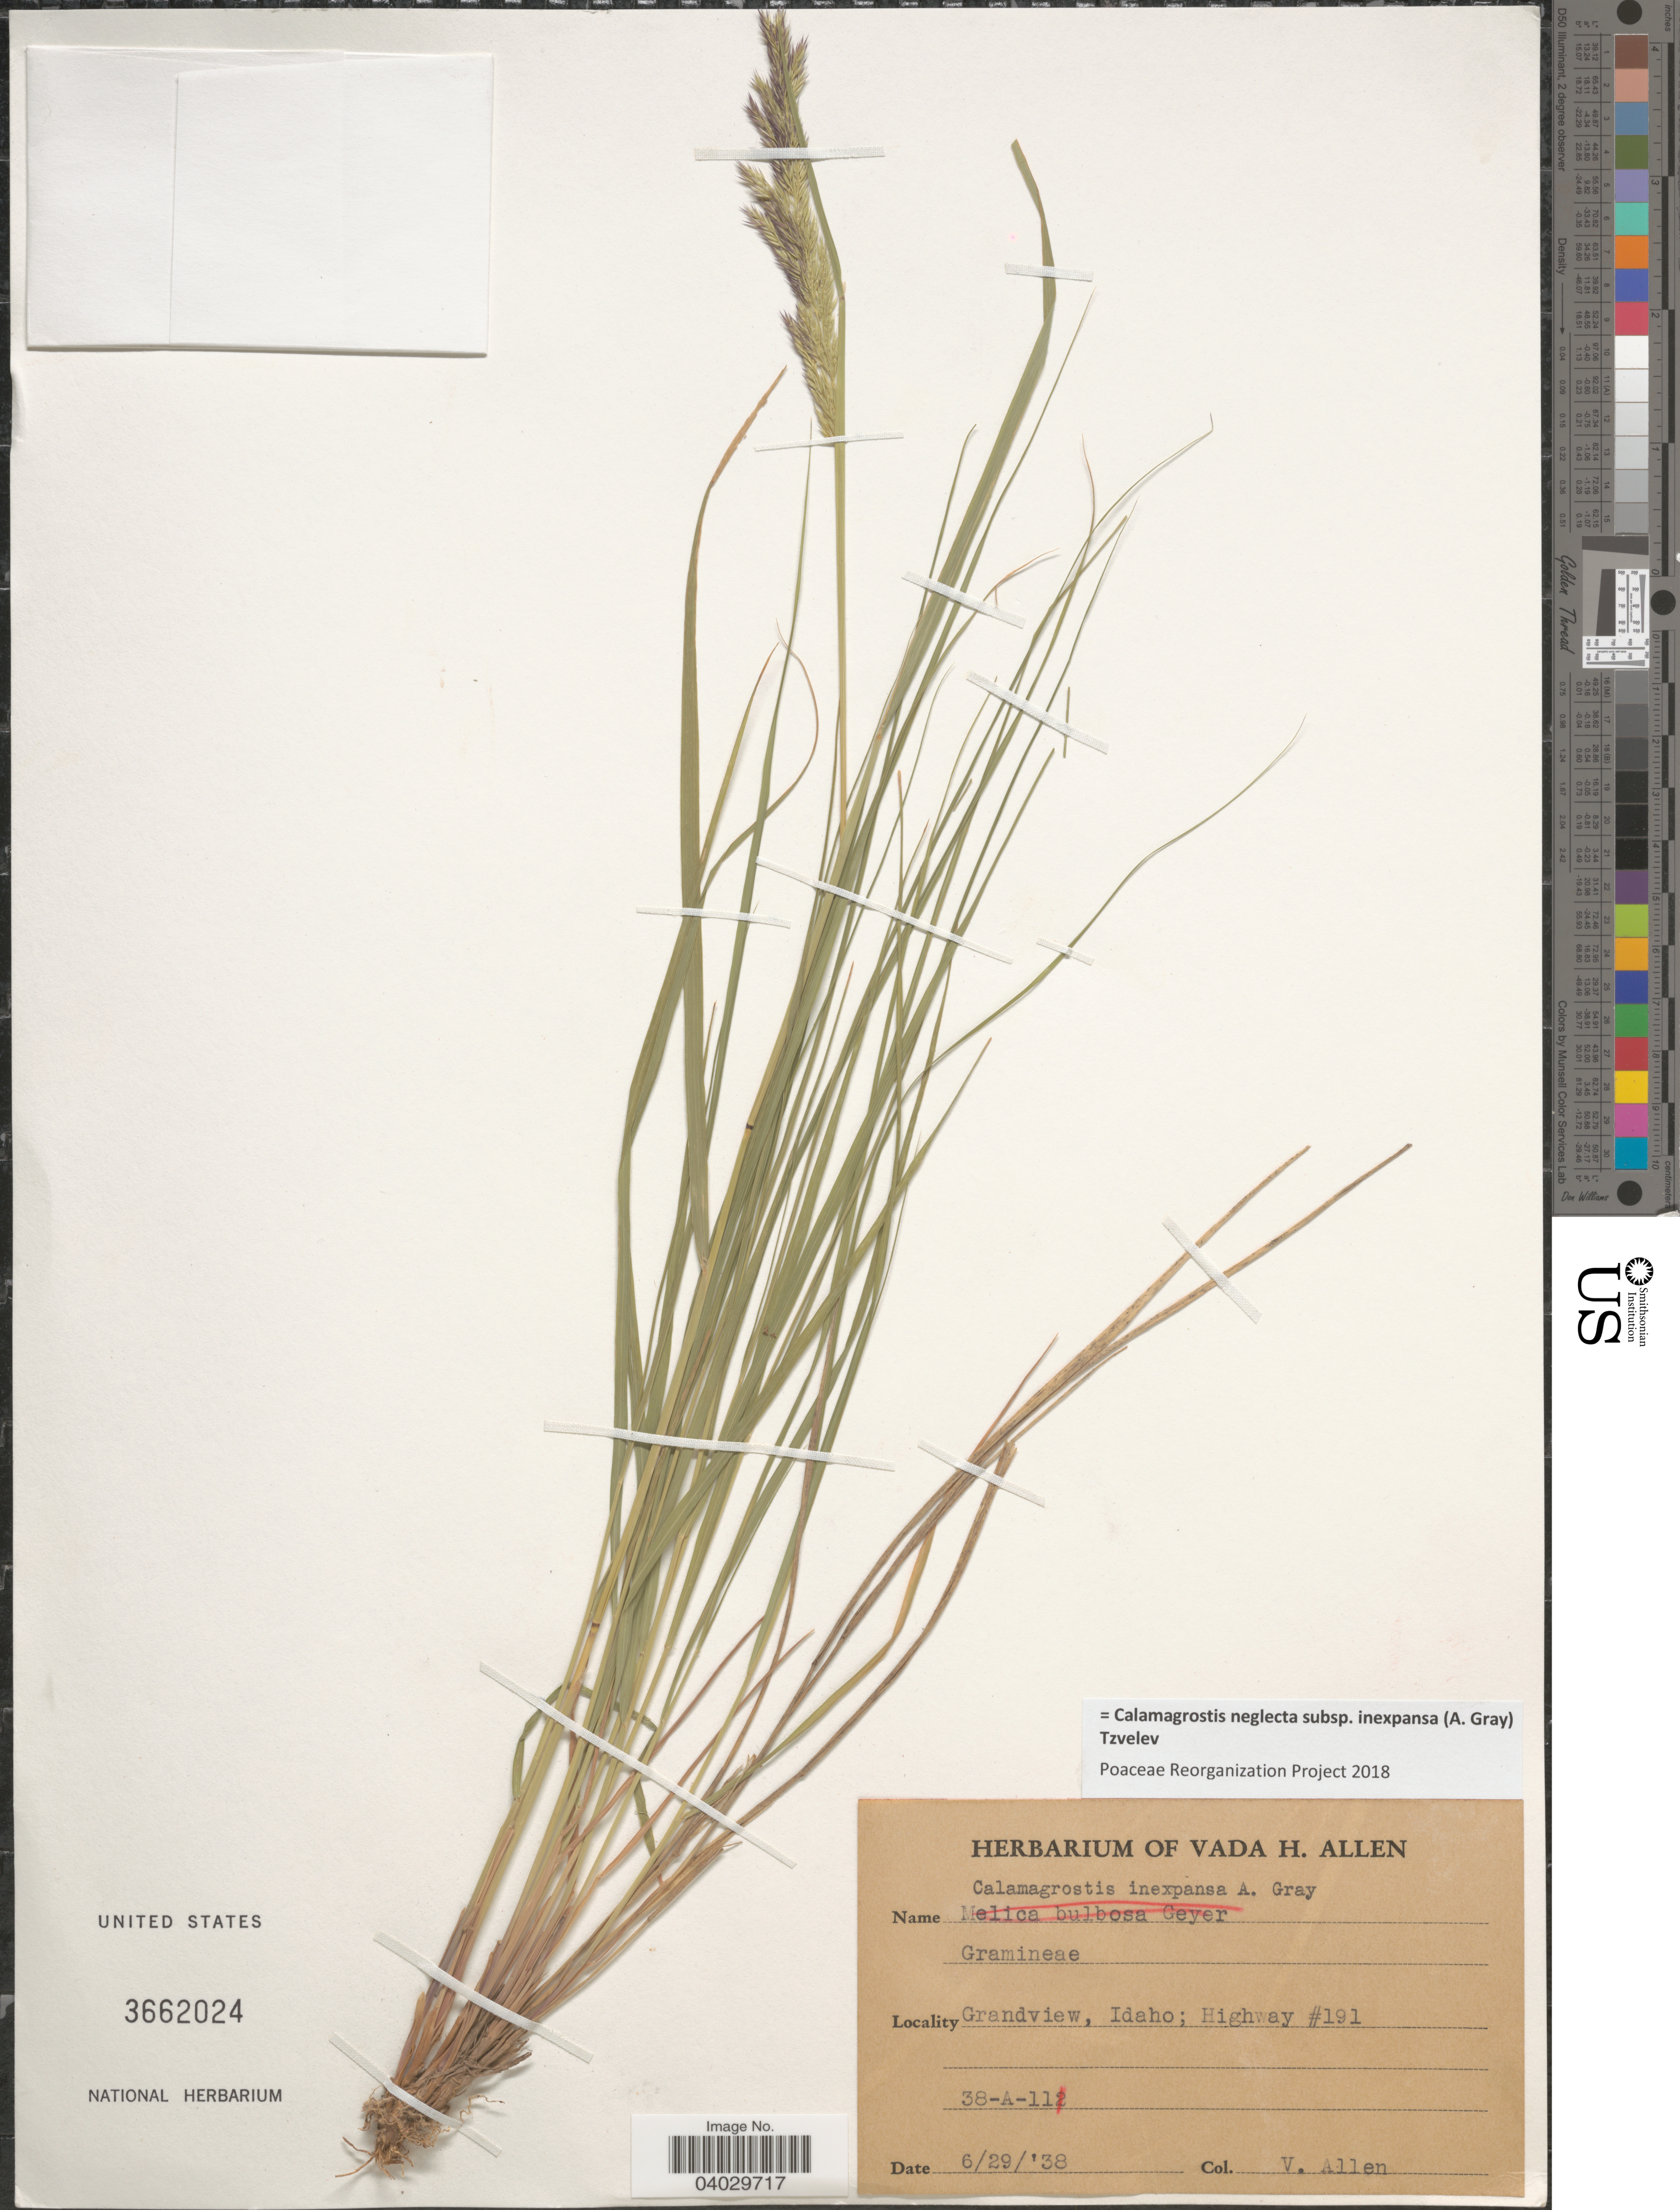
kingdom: Plantae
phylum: Tracheophyta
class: Liliopsida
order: Poales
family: Poaceae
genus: Calamagrostis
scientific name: Calamagrostis neglecta subsp. inexpansa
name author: (A. Gray) Tzvelev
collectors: V. Allen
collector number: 296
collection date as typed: Transcribed d/m/y: 29/6/38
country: United States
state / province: Idaho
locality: Grandview; Highway #191.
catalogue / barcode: US 3662024